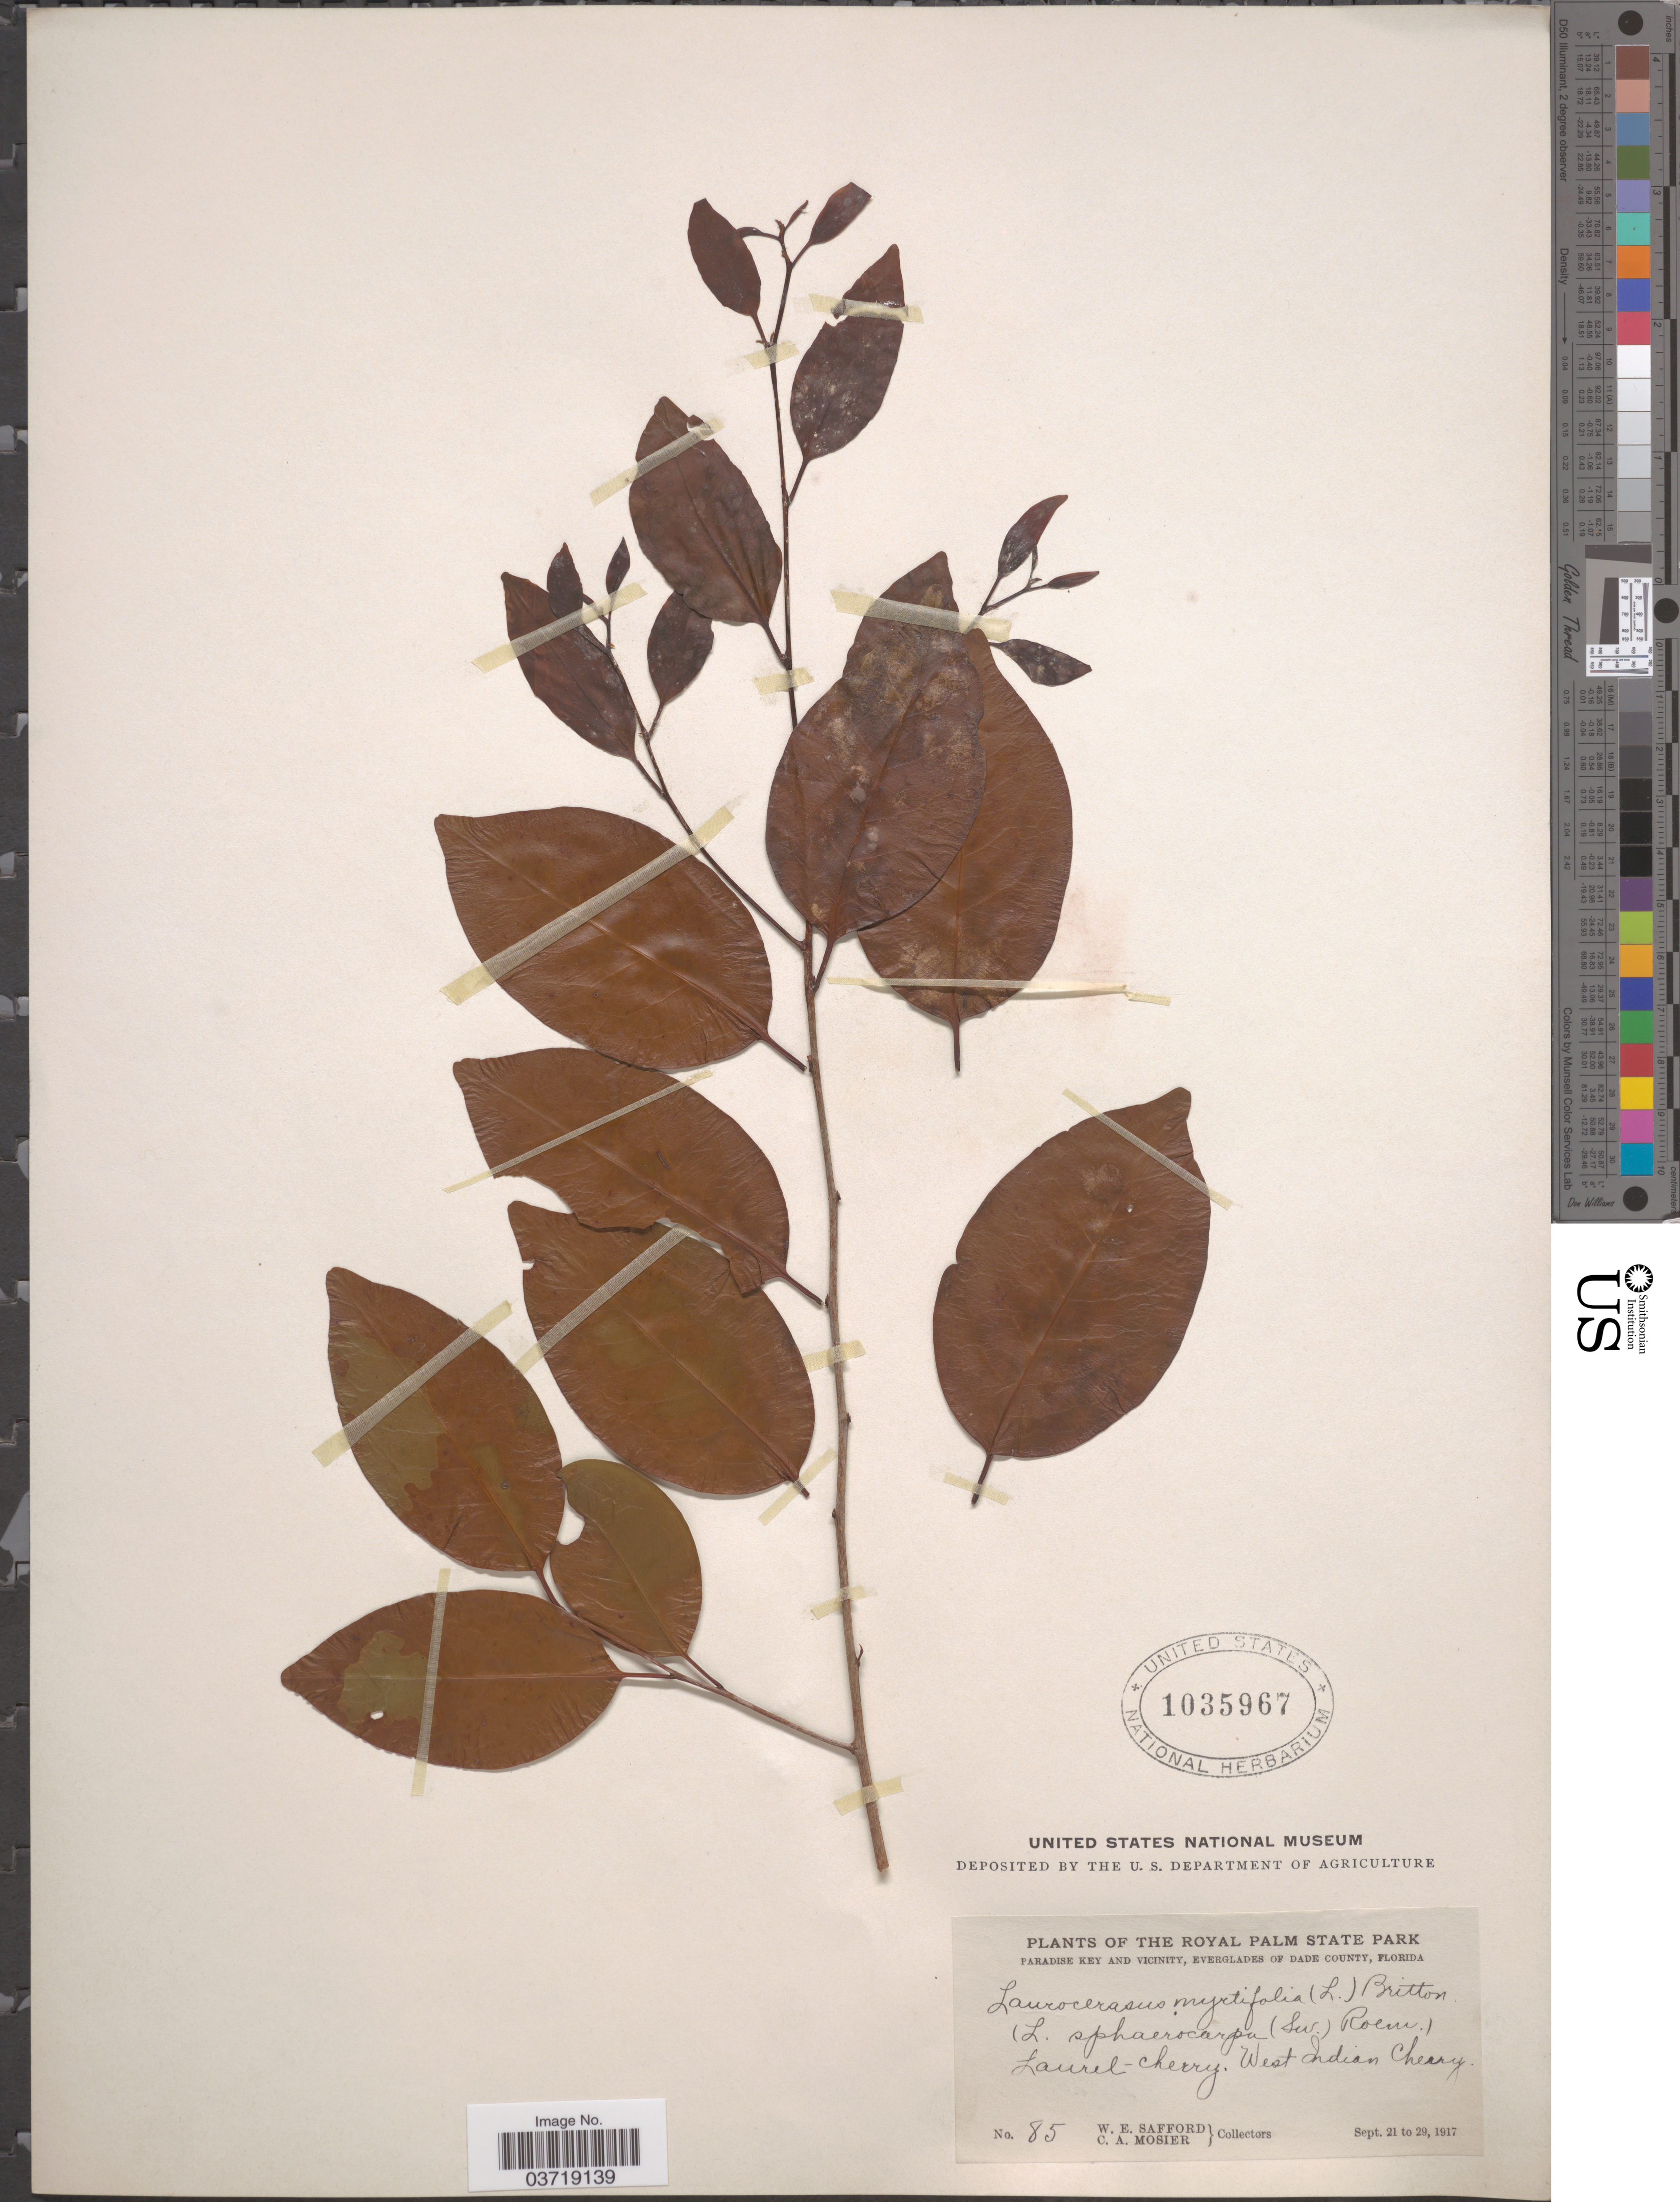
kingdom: Plantae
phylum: Tracheophyta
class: Magnoliopsida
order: Rosales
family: Rosaceae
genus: Prunus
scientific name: Prunus myrtifolia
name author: (L.) Urb.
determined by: Strong, Mark T., (BOT), Smithsonian Institution - National Museum of Natural History (UNITED STATES)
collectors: W. E. Safford & C. A. Mosier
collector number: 85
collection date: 1917-09-21/1917-09-29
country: United States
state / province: Florida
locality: The Royal Palm State Park. Paradise Key and vicinity, Everglades of Dade County.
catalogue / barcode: US 1035967